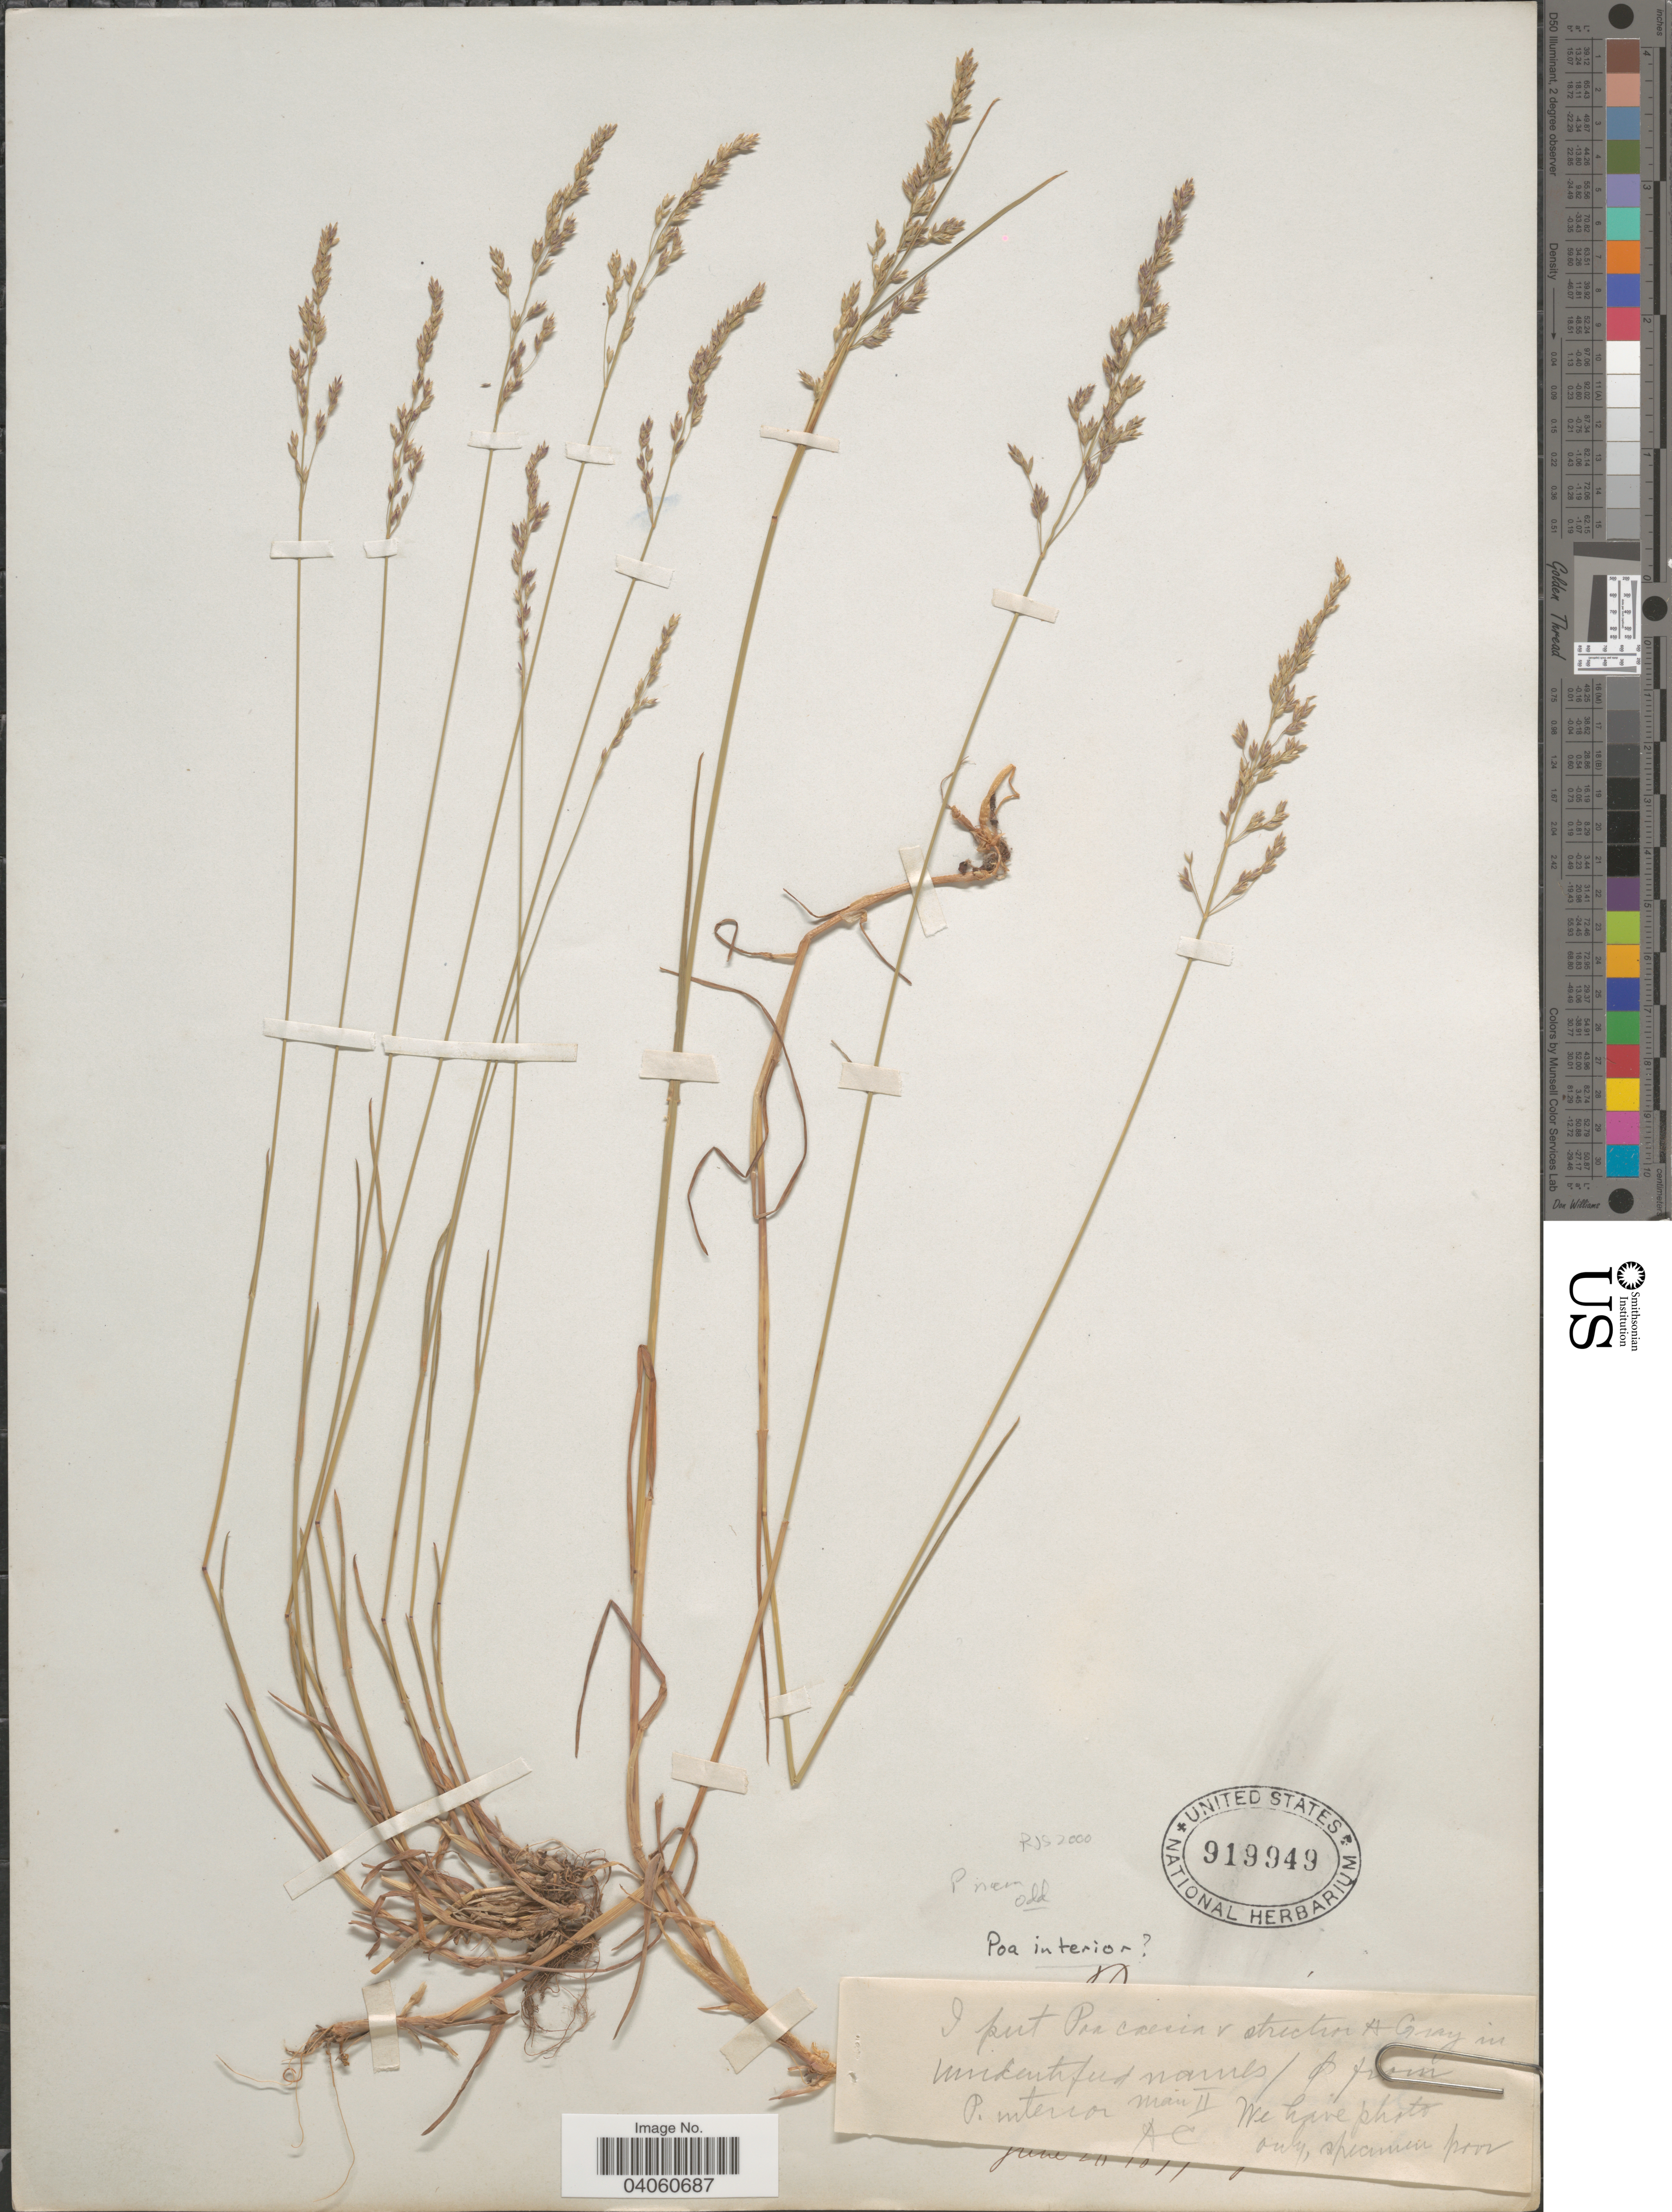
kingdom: Plantae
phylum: Tracheophyta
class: Liliopsida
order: Poales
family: Poaceae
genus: Poa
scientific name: Poa nemoralis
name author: L.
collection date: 1877-06-20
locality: [illegible text].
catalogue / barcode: US 919949